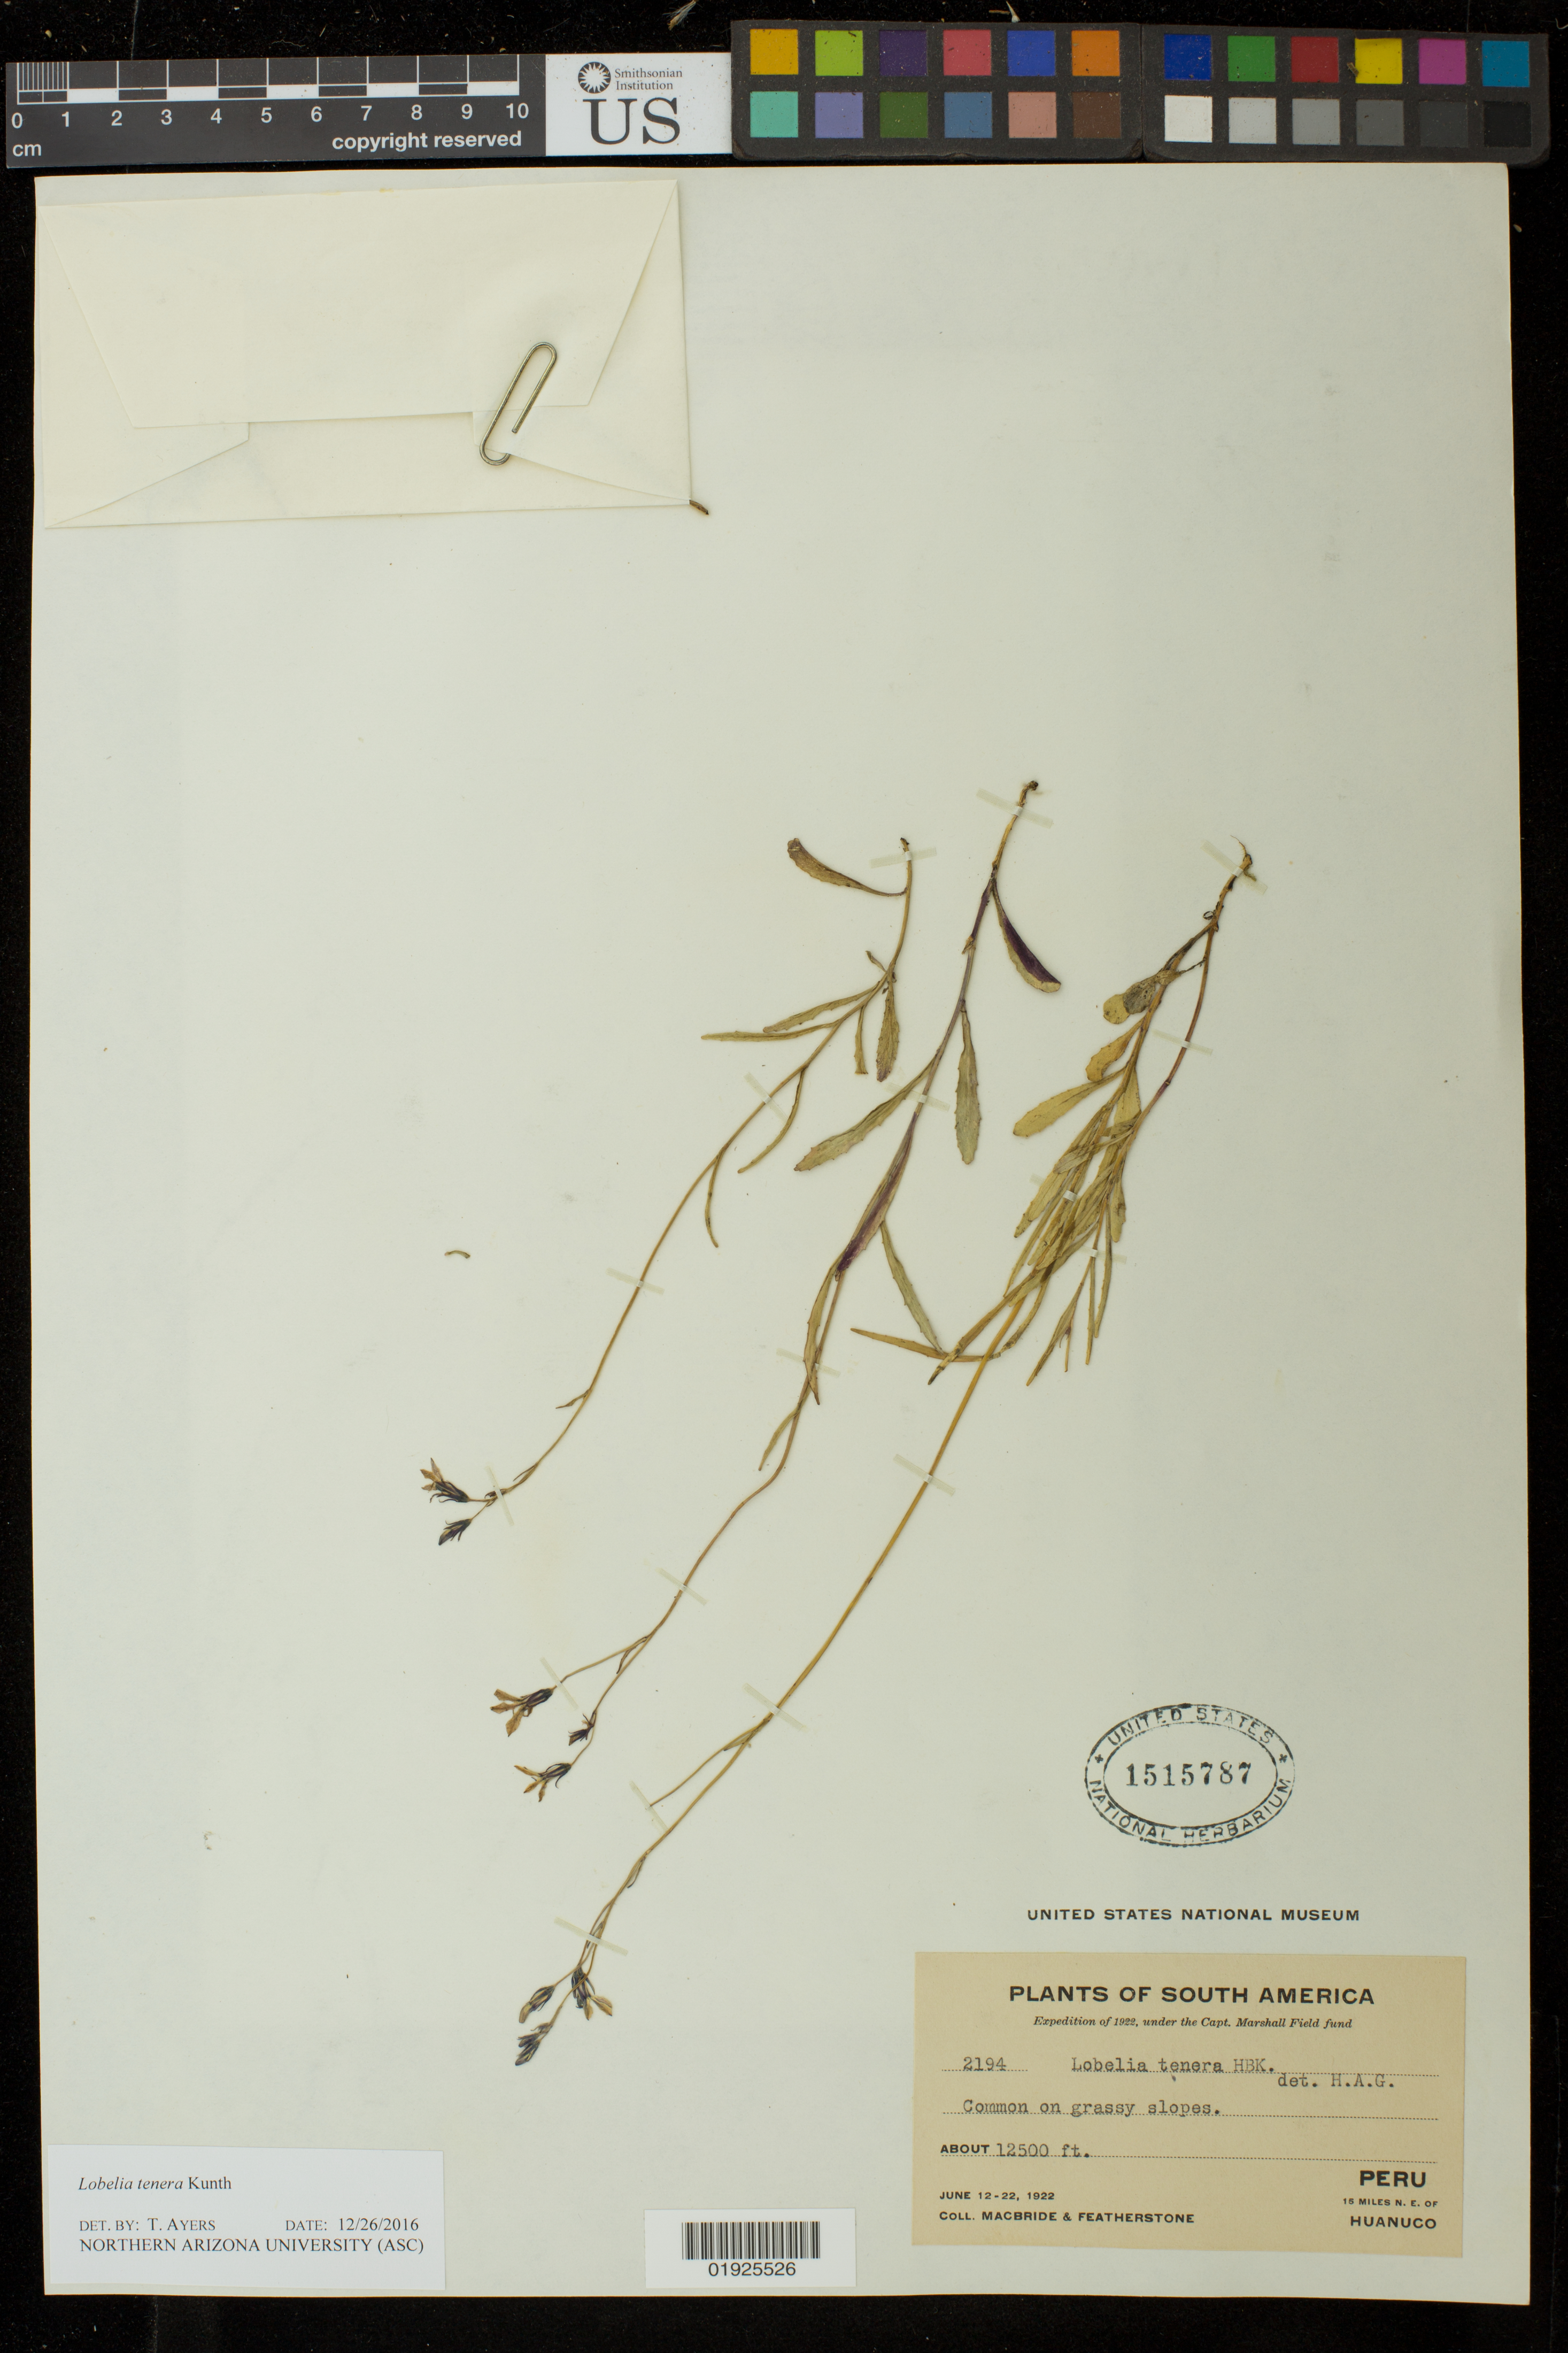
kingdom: Plantae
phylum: Tracheophyta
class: Magnoliopsida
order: Asterales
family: Campanulaceae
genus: Lobelia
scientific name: Lobelia tenera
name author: Kunth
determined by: Ayers, Tina J.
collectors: Macbride, -- & -. Featherstone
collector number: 2194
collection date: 1922-06-12/1922-06-22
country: Peru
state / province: Huánuco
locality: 15 miles NE of Huanuco.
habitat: Common on grassy slopes.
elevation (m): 3810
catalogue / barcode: US 1515787